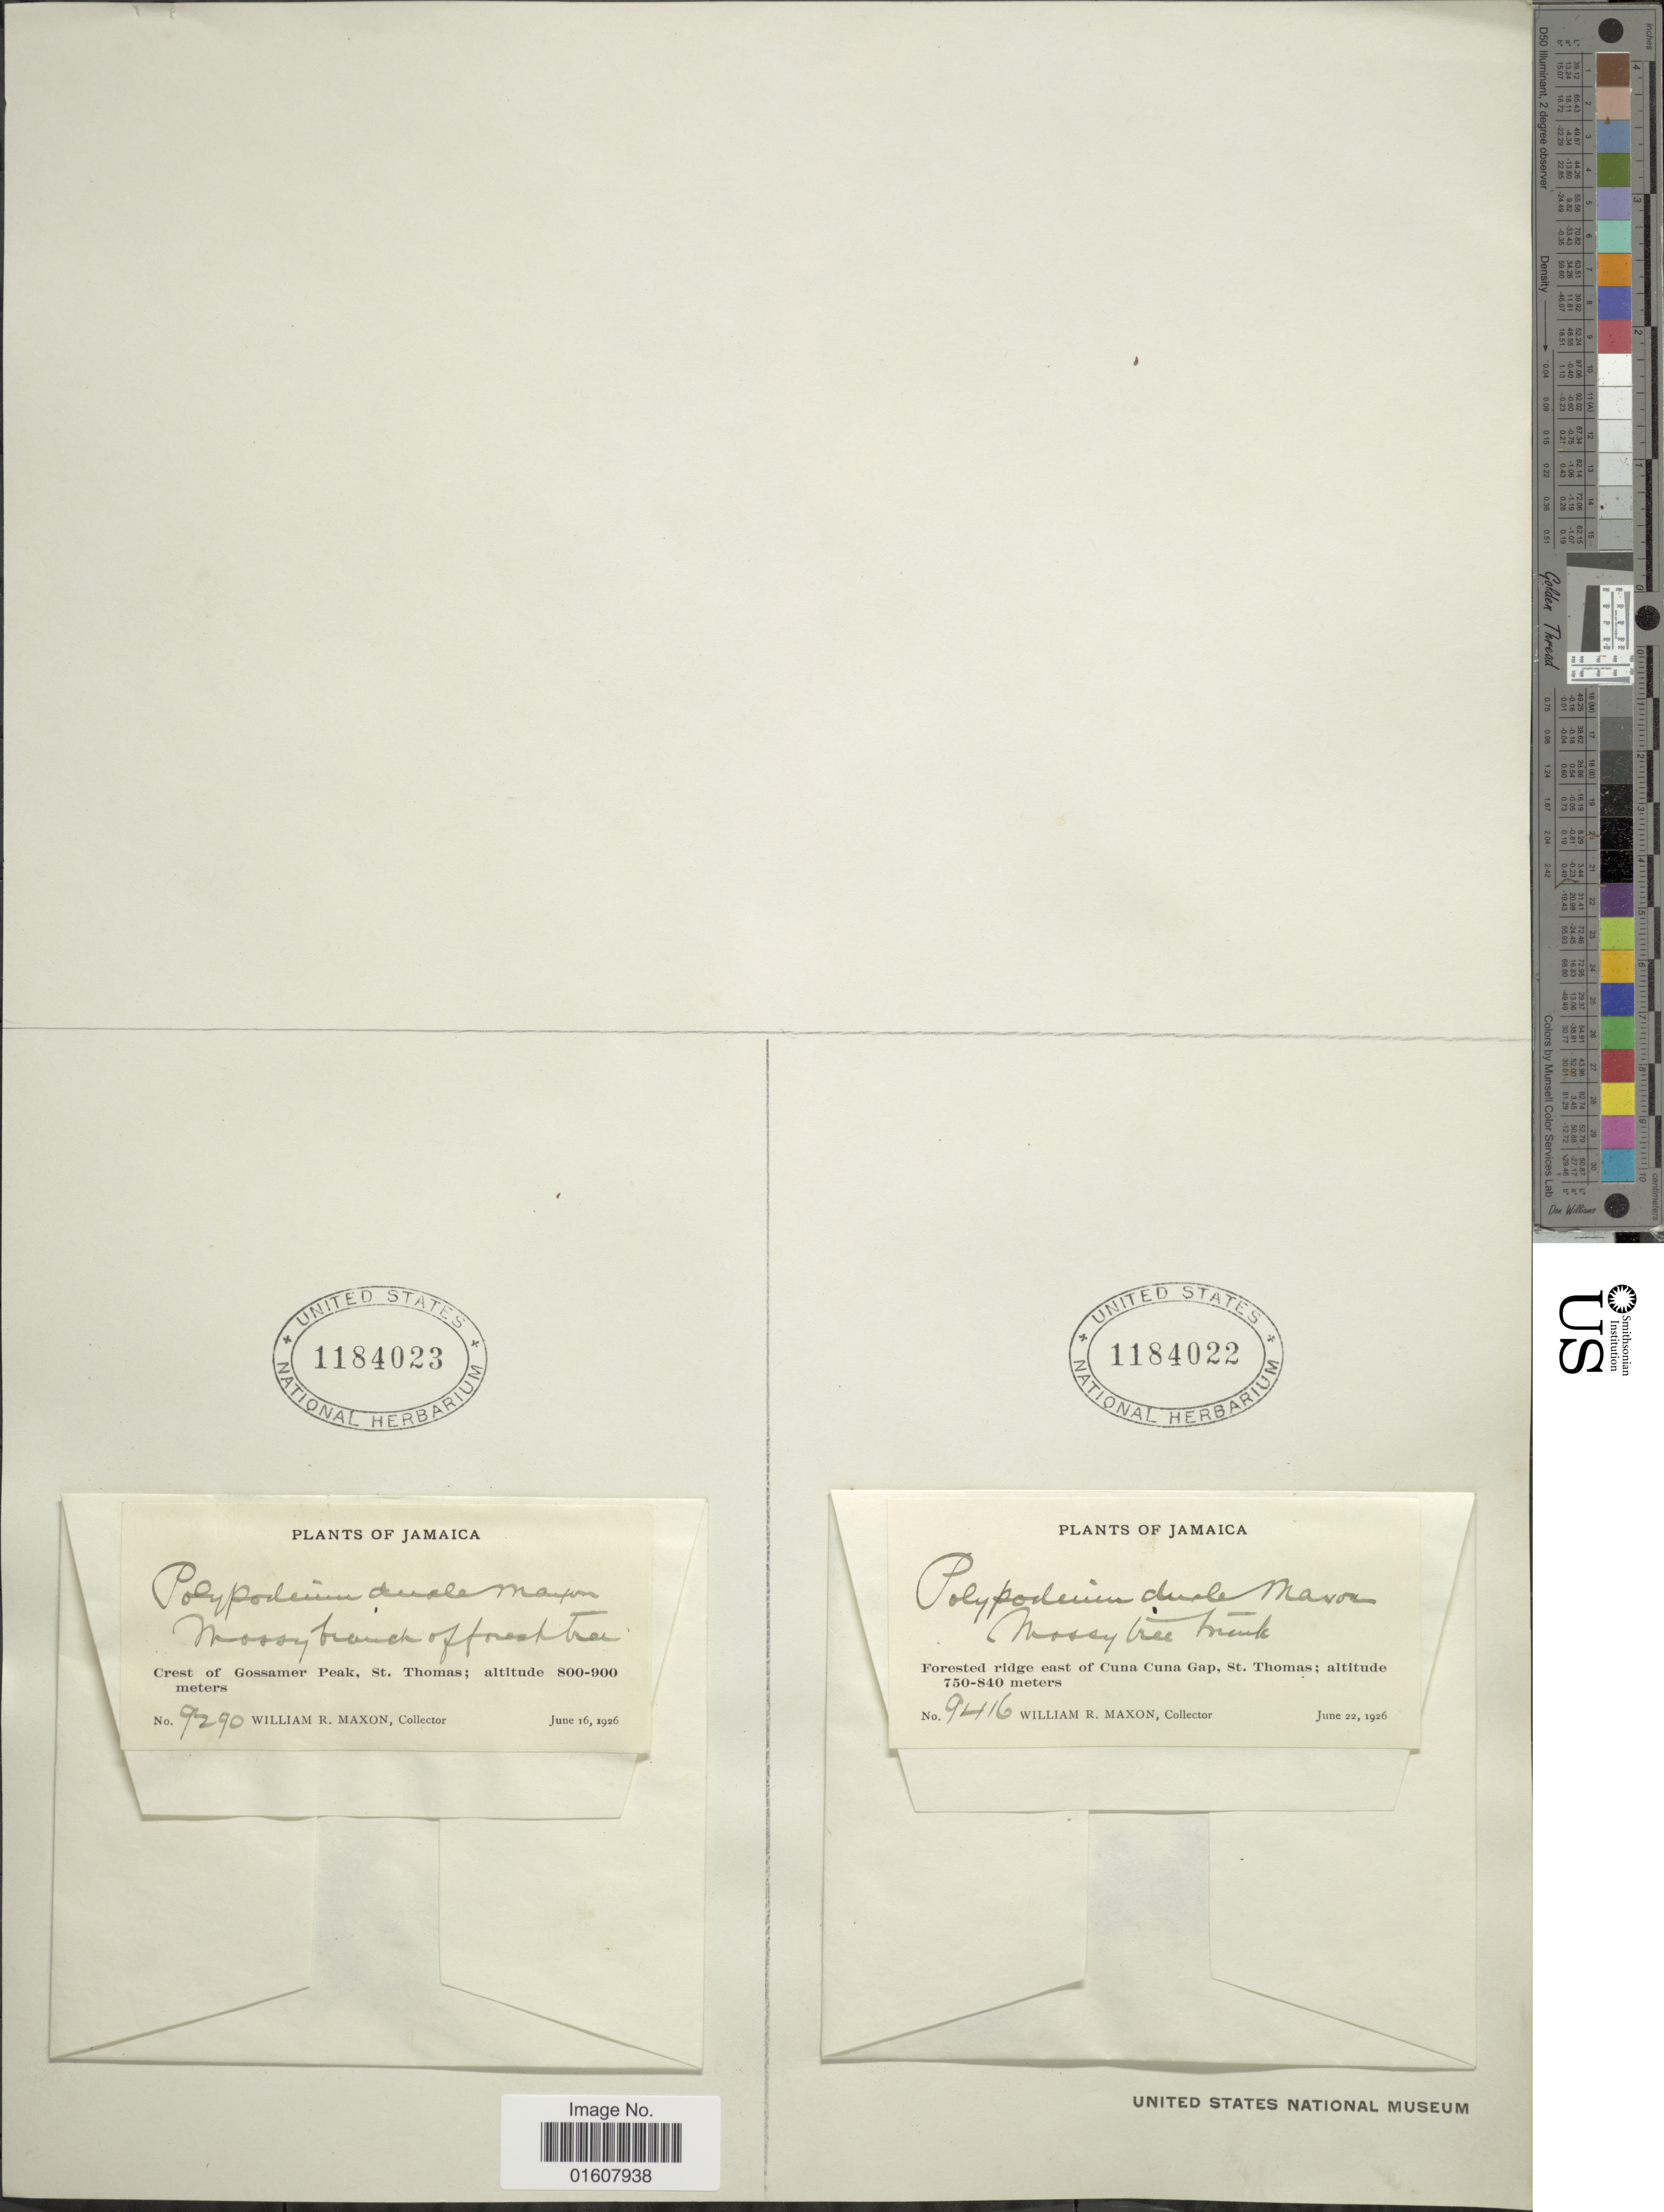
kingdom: Plantae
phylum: Tracheophyta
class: Polypodiopsida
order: Polypodiales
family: Polypodiaceae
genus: Cochlidium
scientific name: Cochlidium serrulatum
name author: (Sw.) L.E. Bishop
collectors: W. R. Maxon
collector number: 9416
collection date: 1926-06-22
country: Jamaica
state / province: Saint Thomas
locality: Forested ridge east of Cuna Cuna Gap, St. Thomas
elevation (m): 750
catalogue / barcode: US 1184022